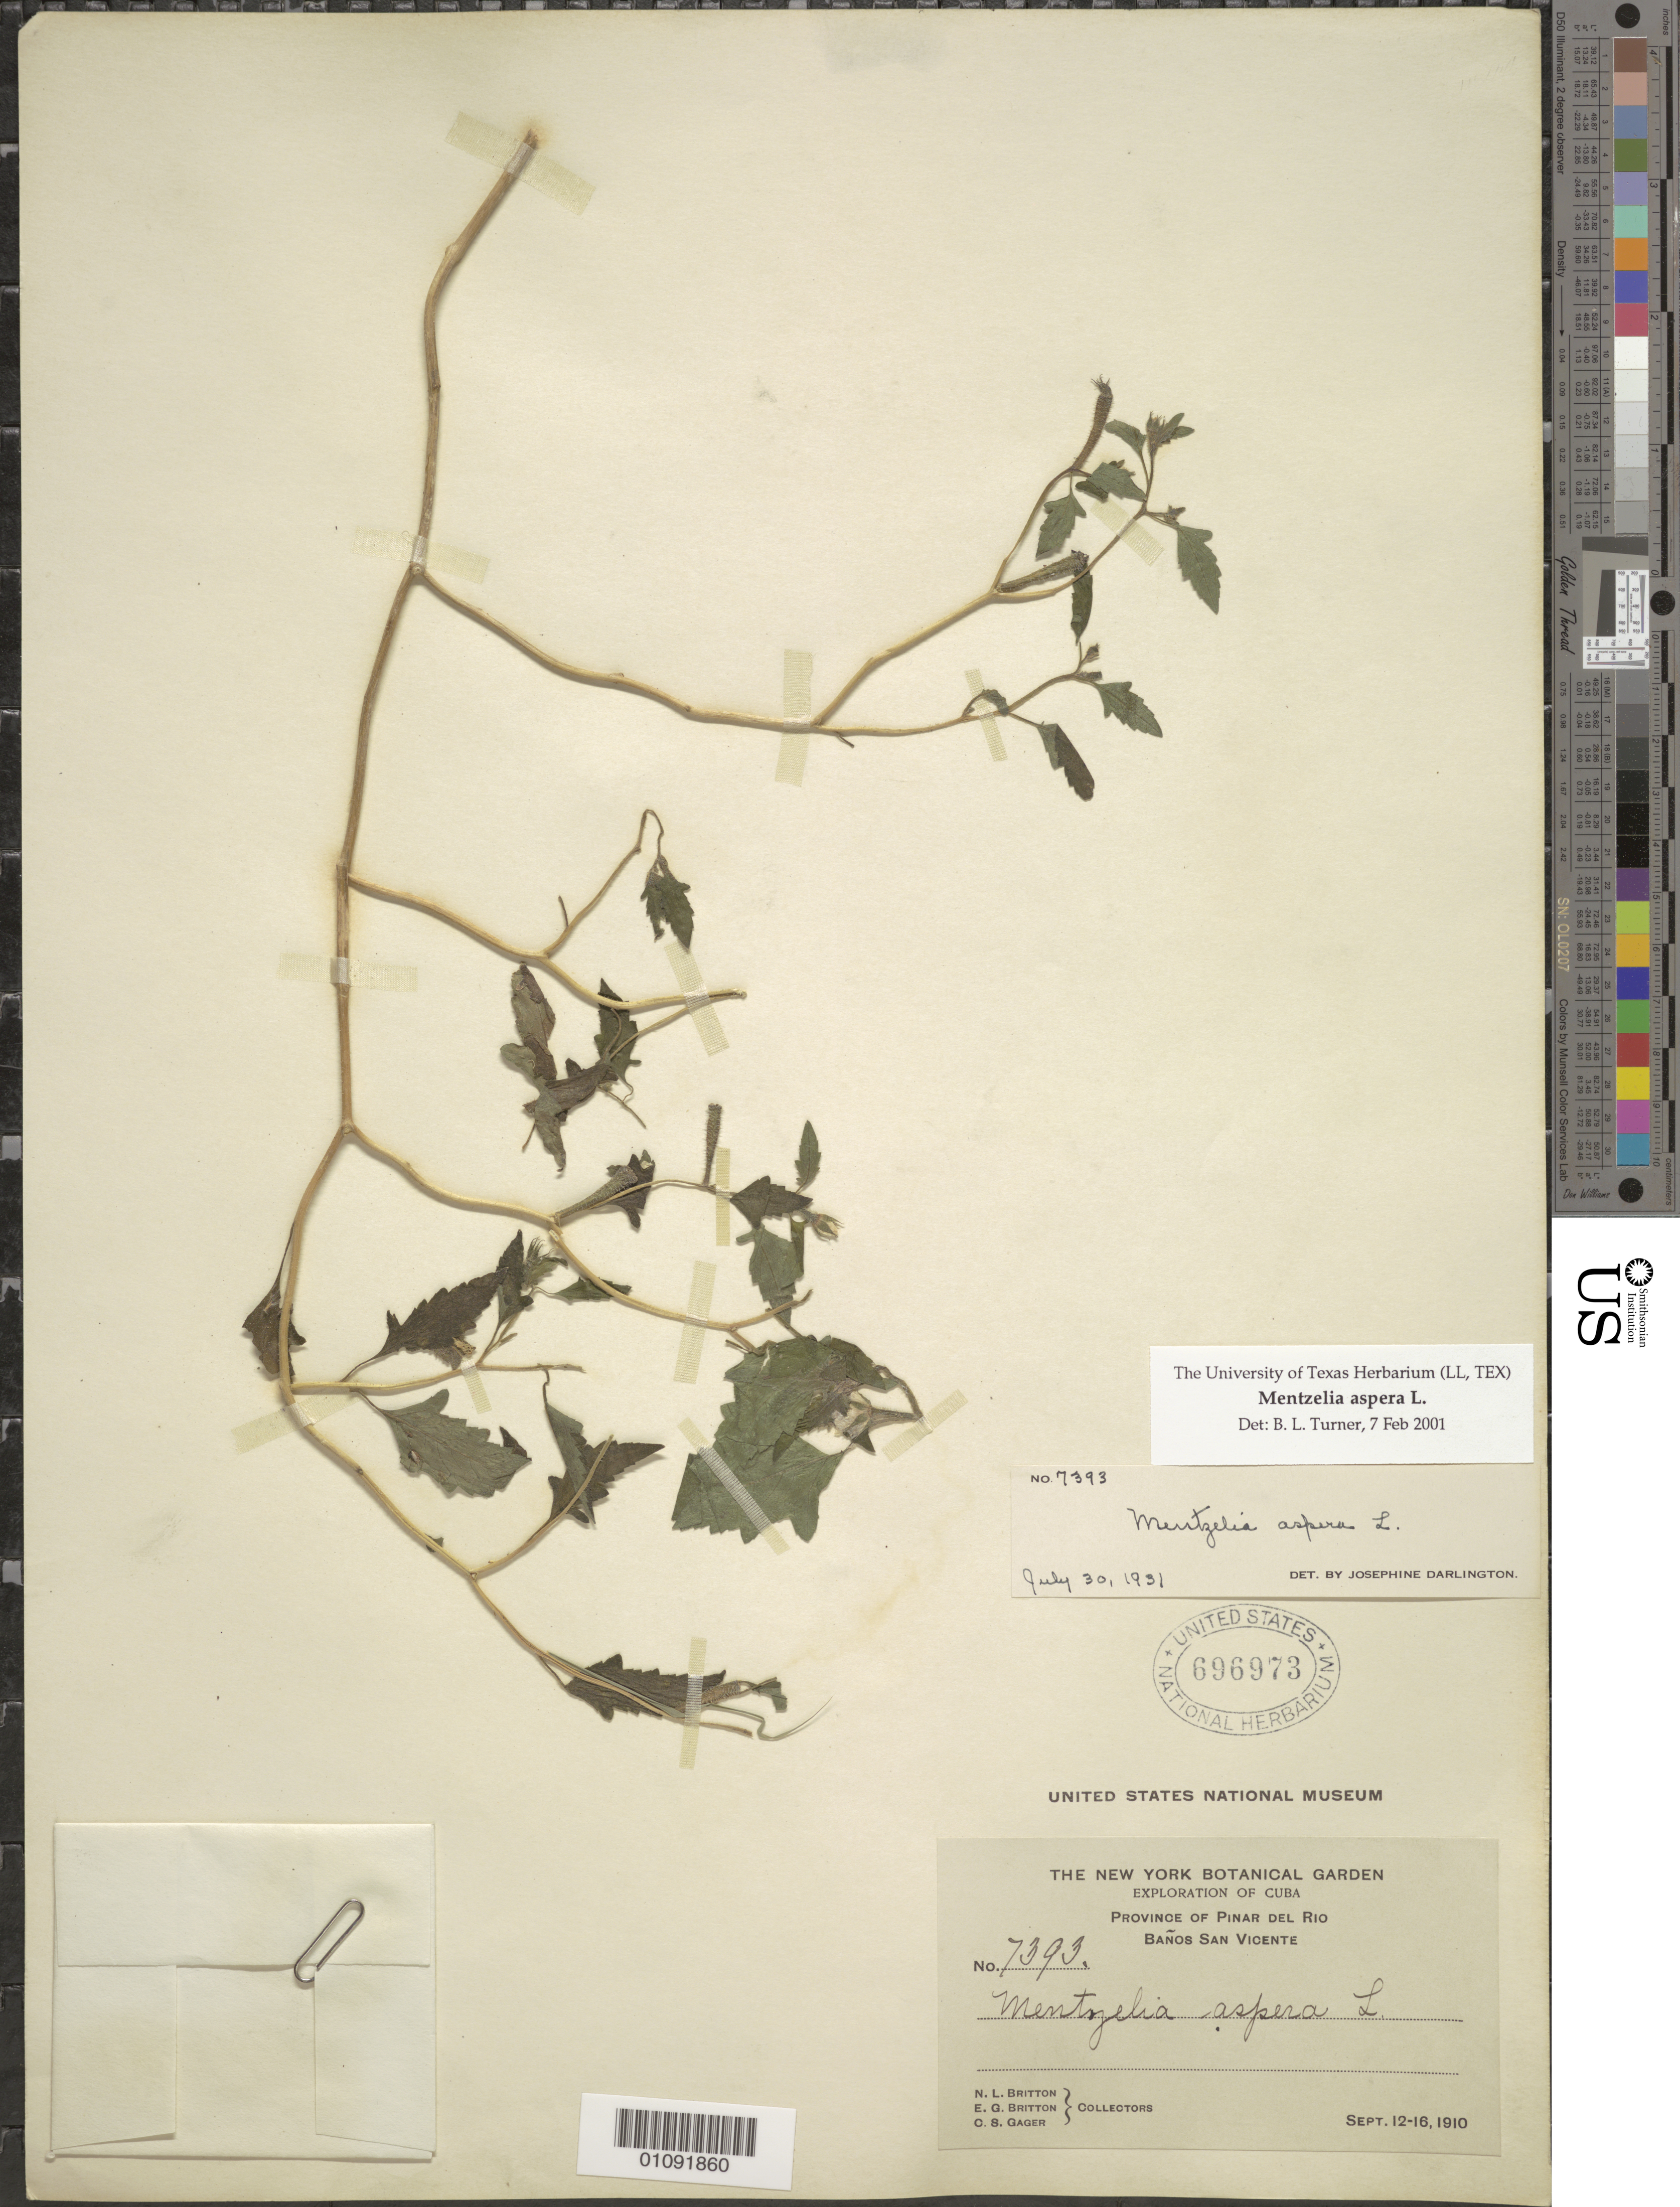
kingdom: Plantae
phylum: Tracheophyta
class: Magnoliopsida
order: Cornales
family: Loasaceae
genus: Mentzelia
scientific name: Mentzelia aspera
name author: L.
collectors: N. Britton, E. G. Britton & C. Gager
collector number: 7393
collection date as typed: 12 Sep 1910 to 16 Sep 1910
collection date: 1910-09-12/1910-09-16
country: Cuba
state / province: Pinar del Rio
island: Cuba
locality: Pinar del Rio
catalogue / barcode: US 696973